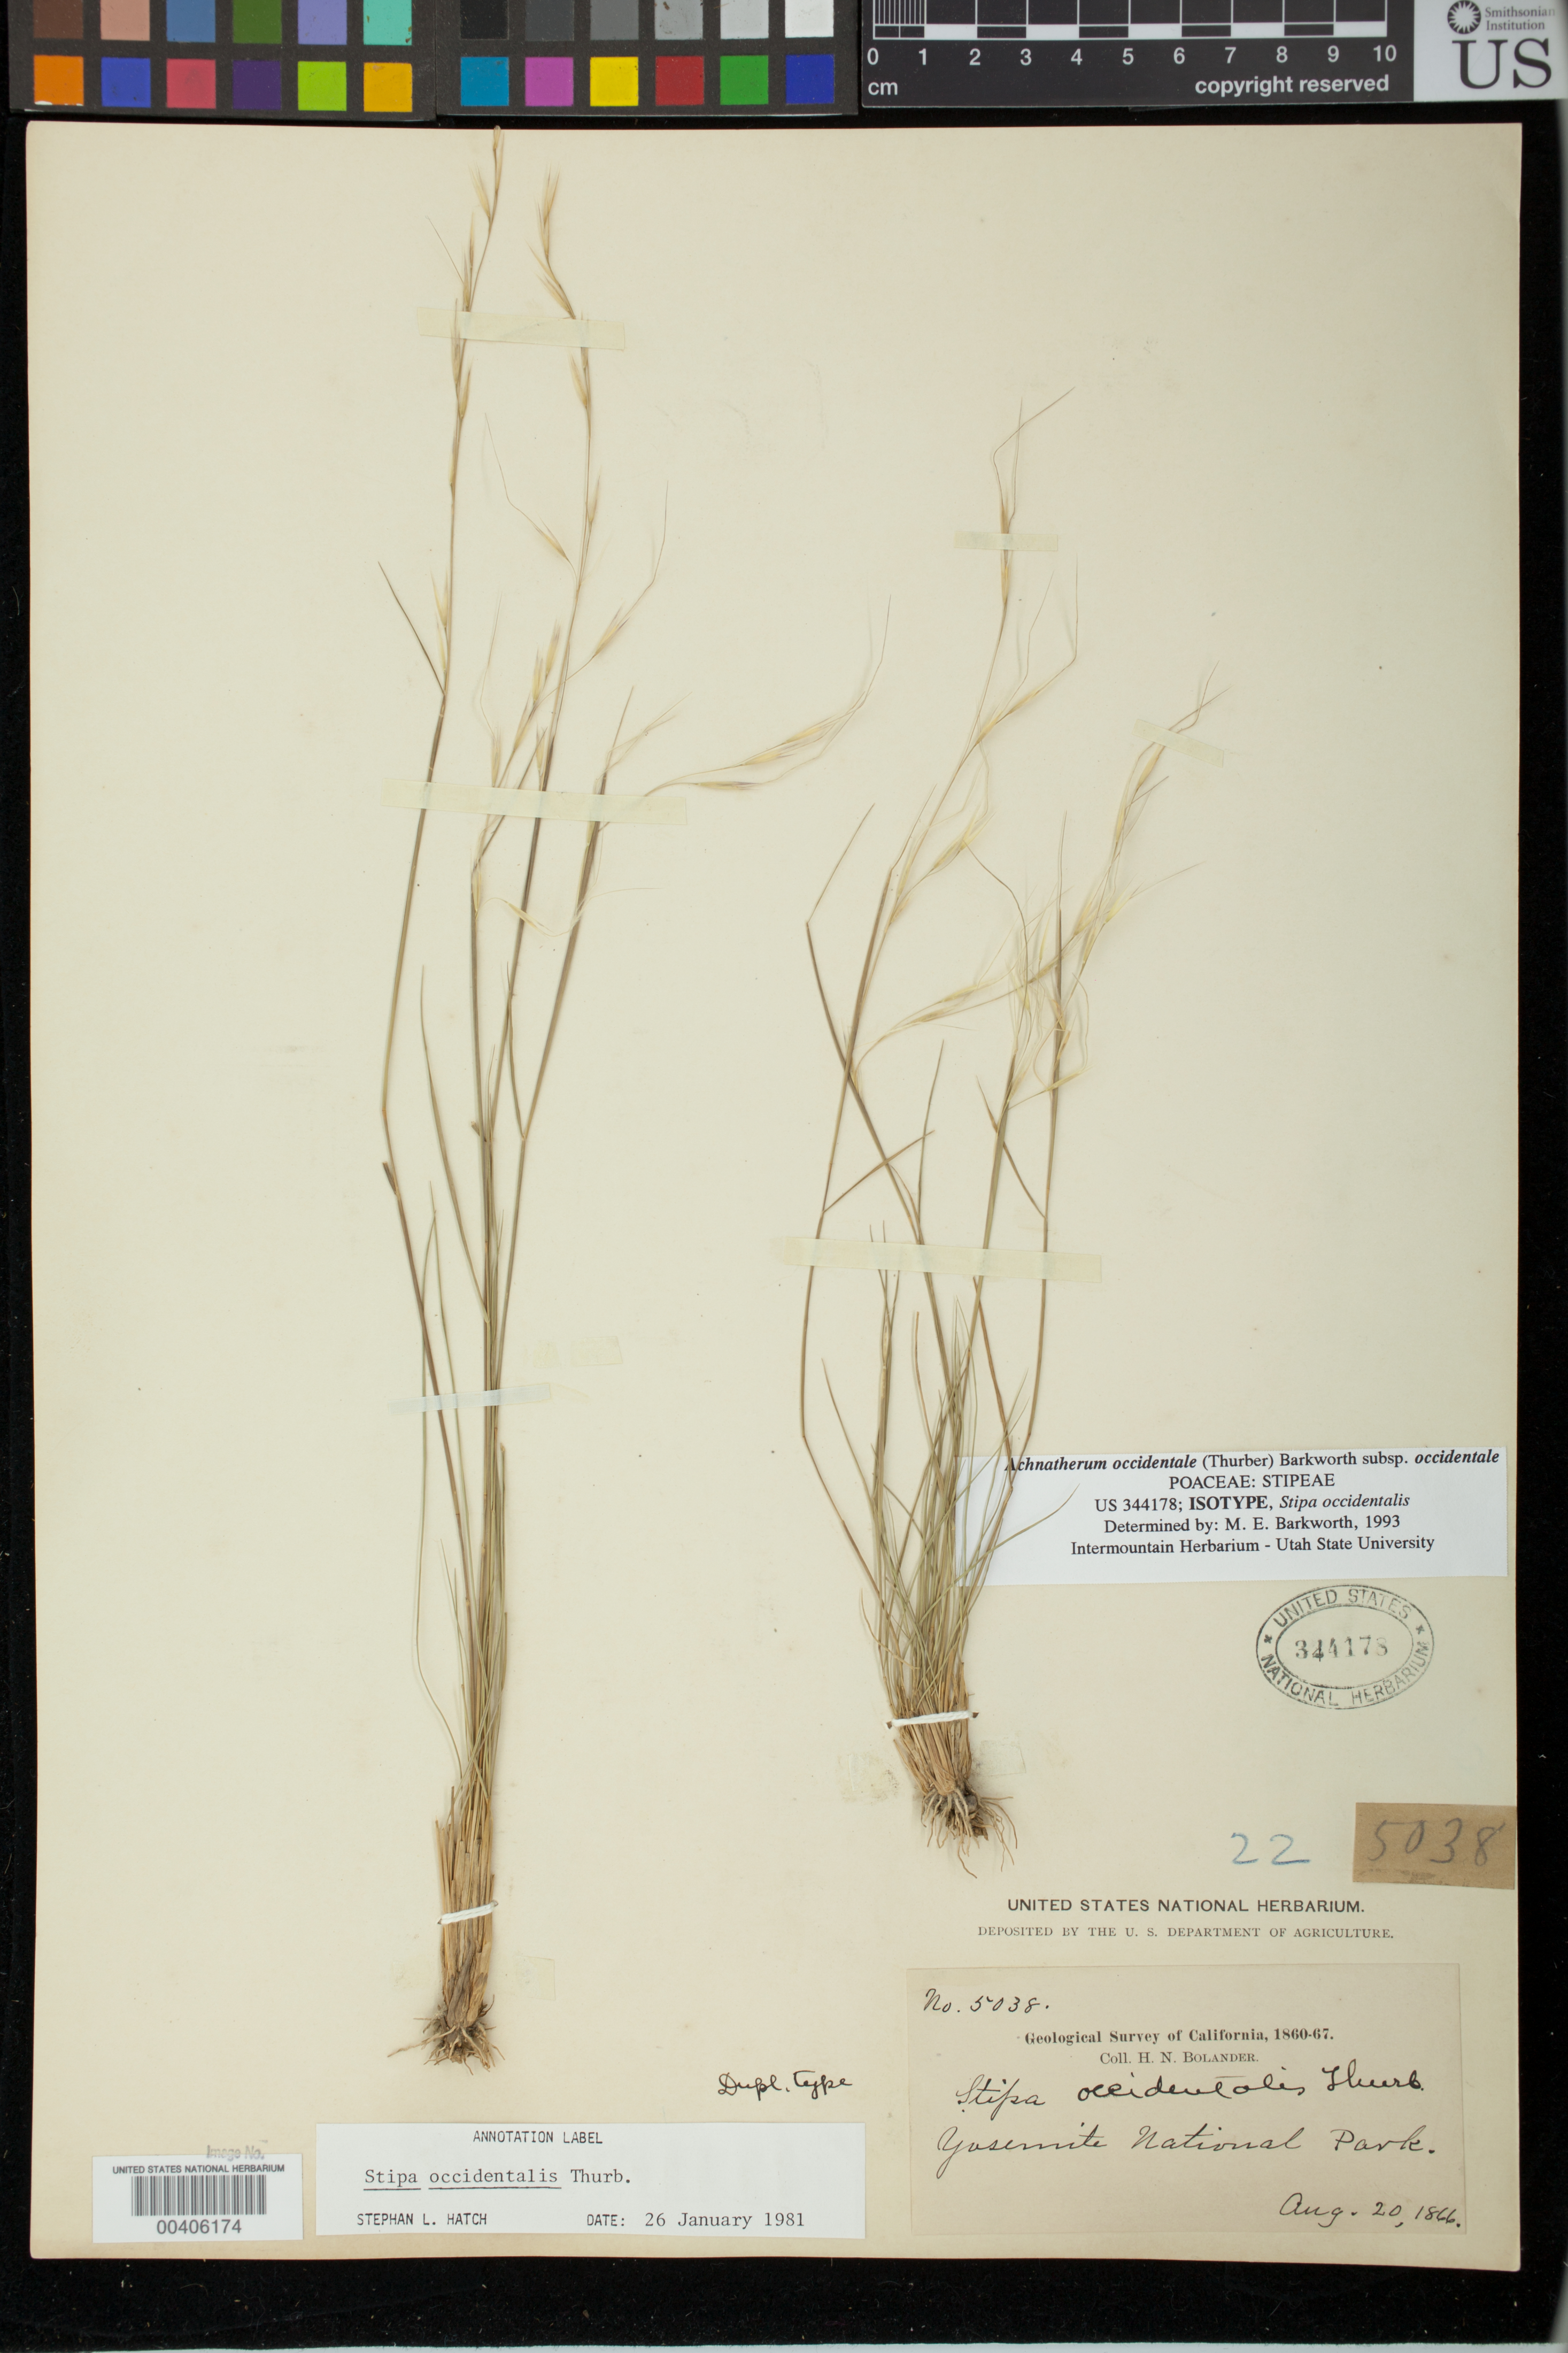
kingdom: Plantae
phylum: Tracheophyta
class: Liliopsida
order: Poales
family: Poaceae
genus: Stipa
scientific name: Stipa occidentalis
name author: Thurb. ex S. Watson in C. King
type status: Isotype; Isosyntype; Isolectotype; Syntype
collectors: H. Bolander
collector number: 5038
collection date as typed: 20 Aug 1866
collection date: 1866-08-20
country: United States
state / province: California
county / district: Mariposa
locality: Yosemite National Park.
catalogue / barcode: US 344178